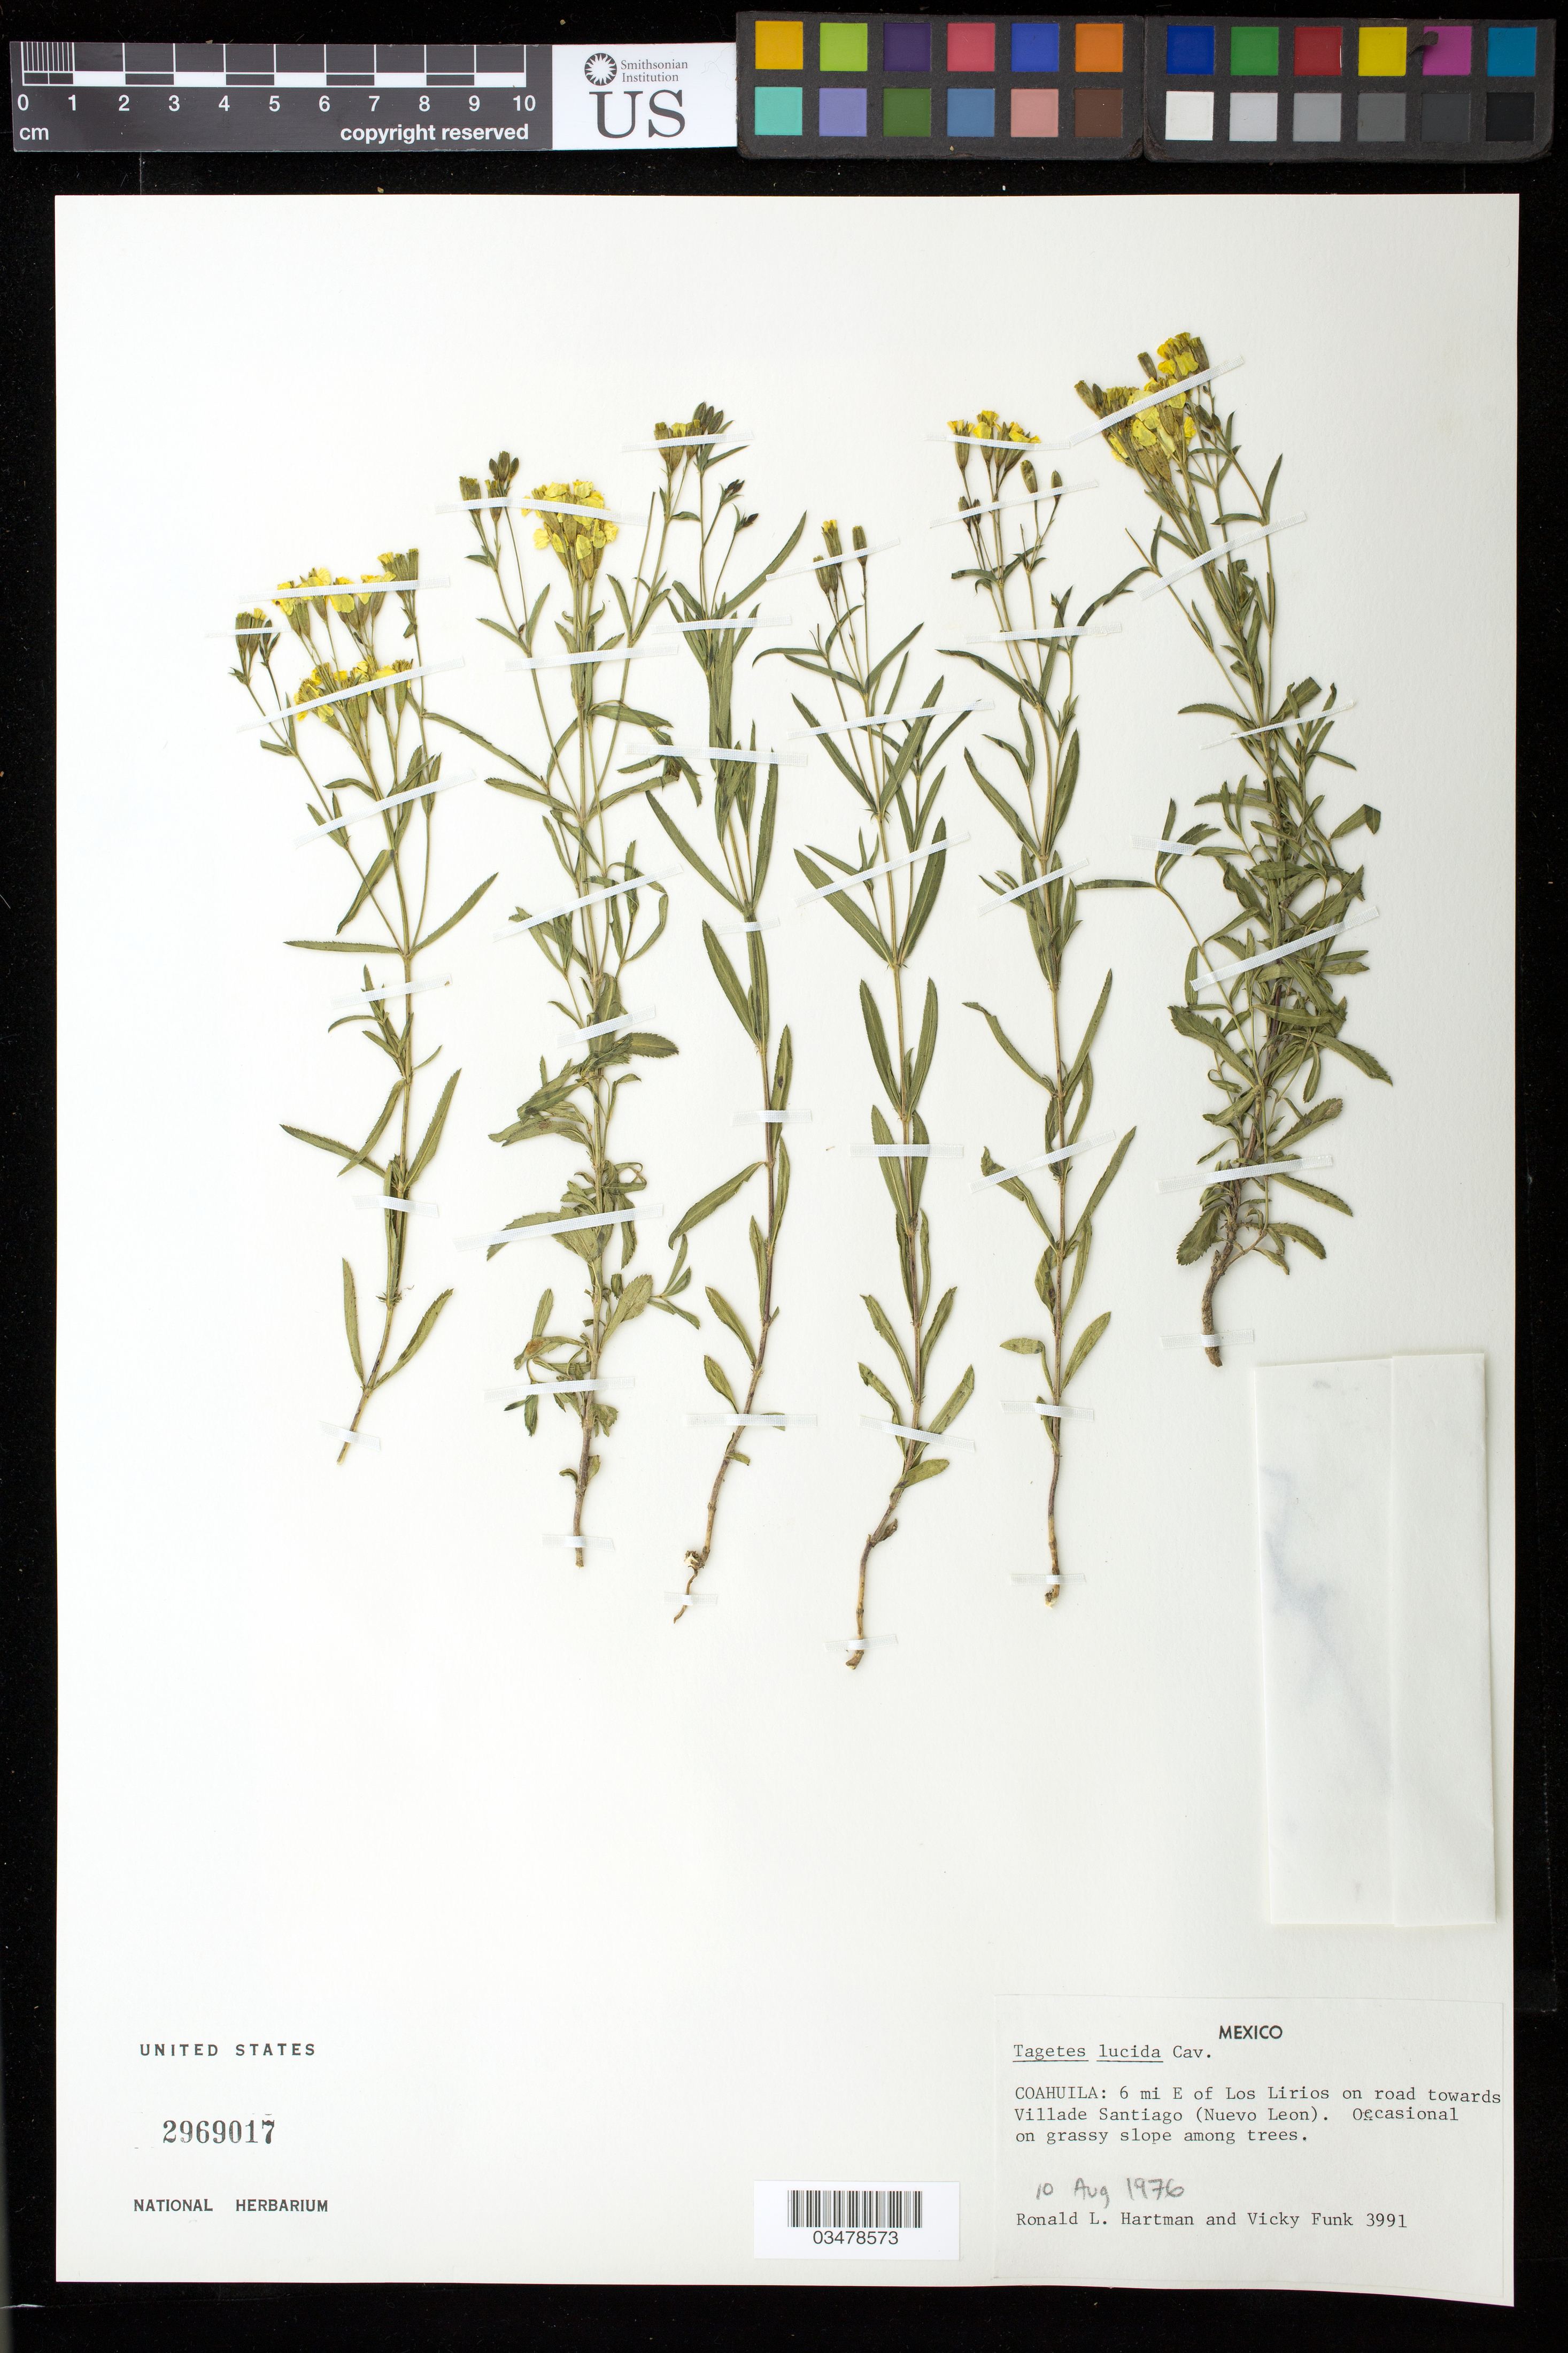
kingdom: Plantae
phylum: Tracheophyta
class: Magnoliopsida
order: Asterales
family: Asteraceae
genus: Tagetes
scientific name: Tagetes lucida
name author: Cav.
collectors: R. L. Hartman & V. Funk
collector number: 3991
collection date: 1976-08-10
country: Mexico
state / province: Nuevo León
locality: Cohuila: 6 mi. E. of Los Liros on road toward Villade Santiago (Nuevo Leon).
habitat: On grassy slope among trees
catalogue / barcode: US 2969017